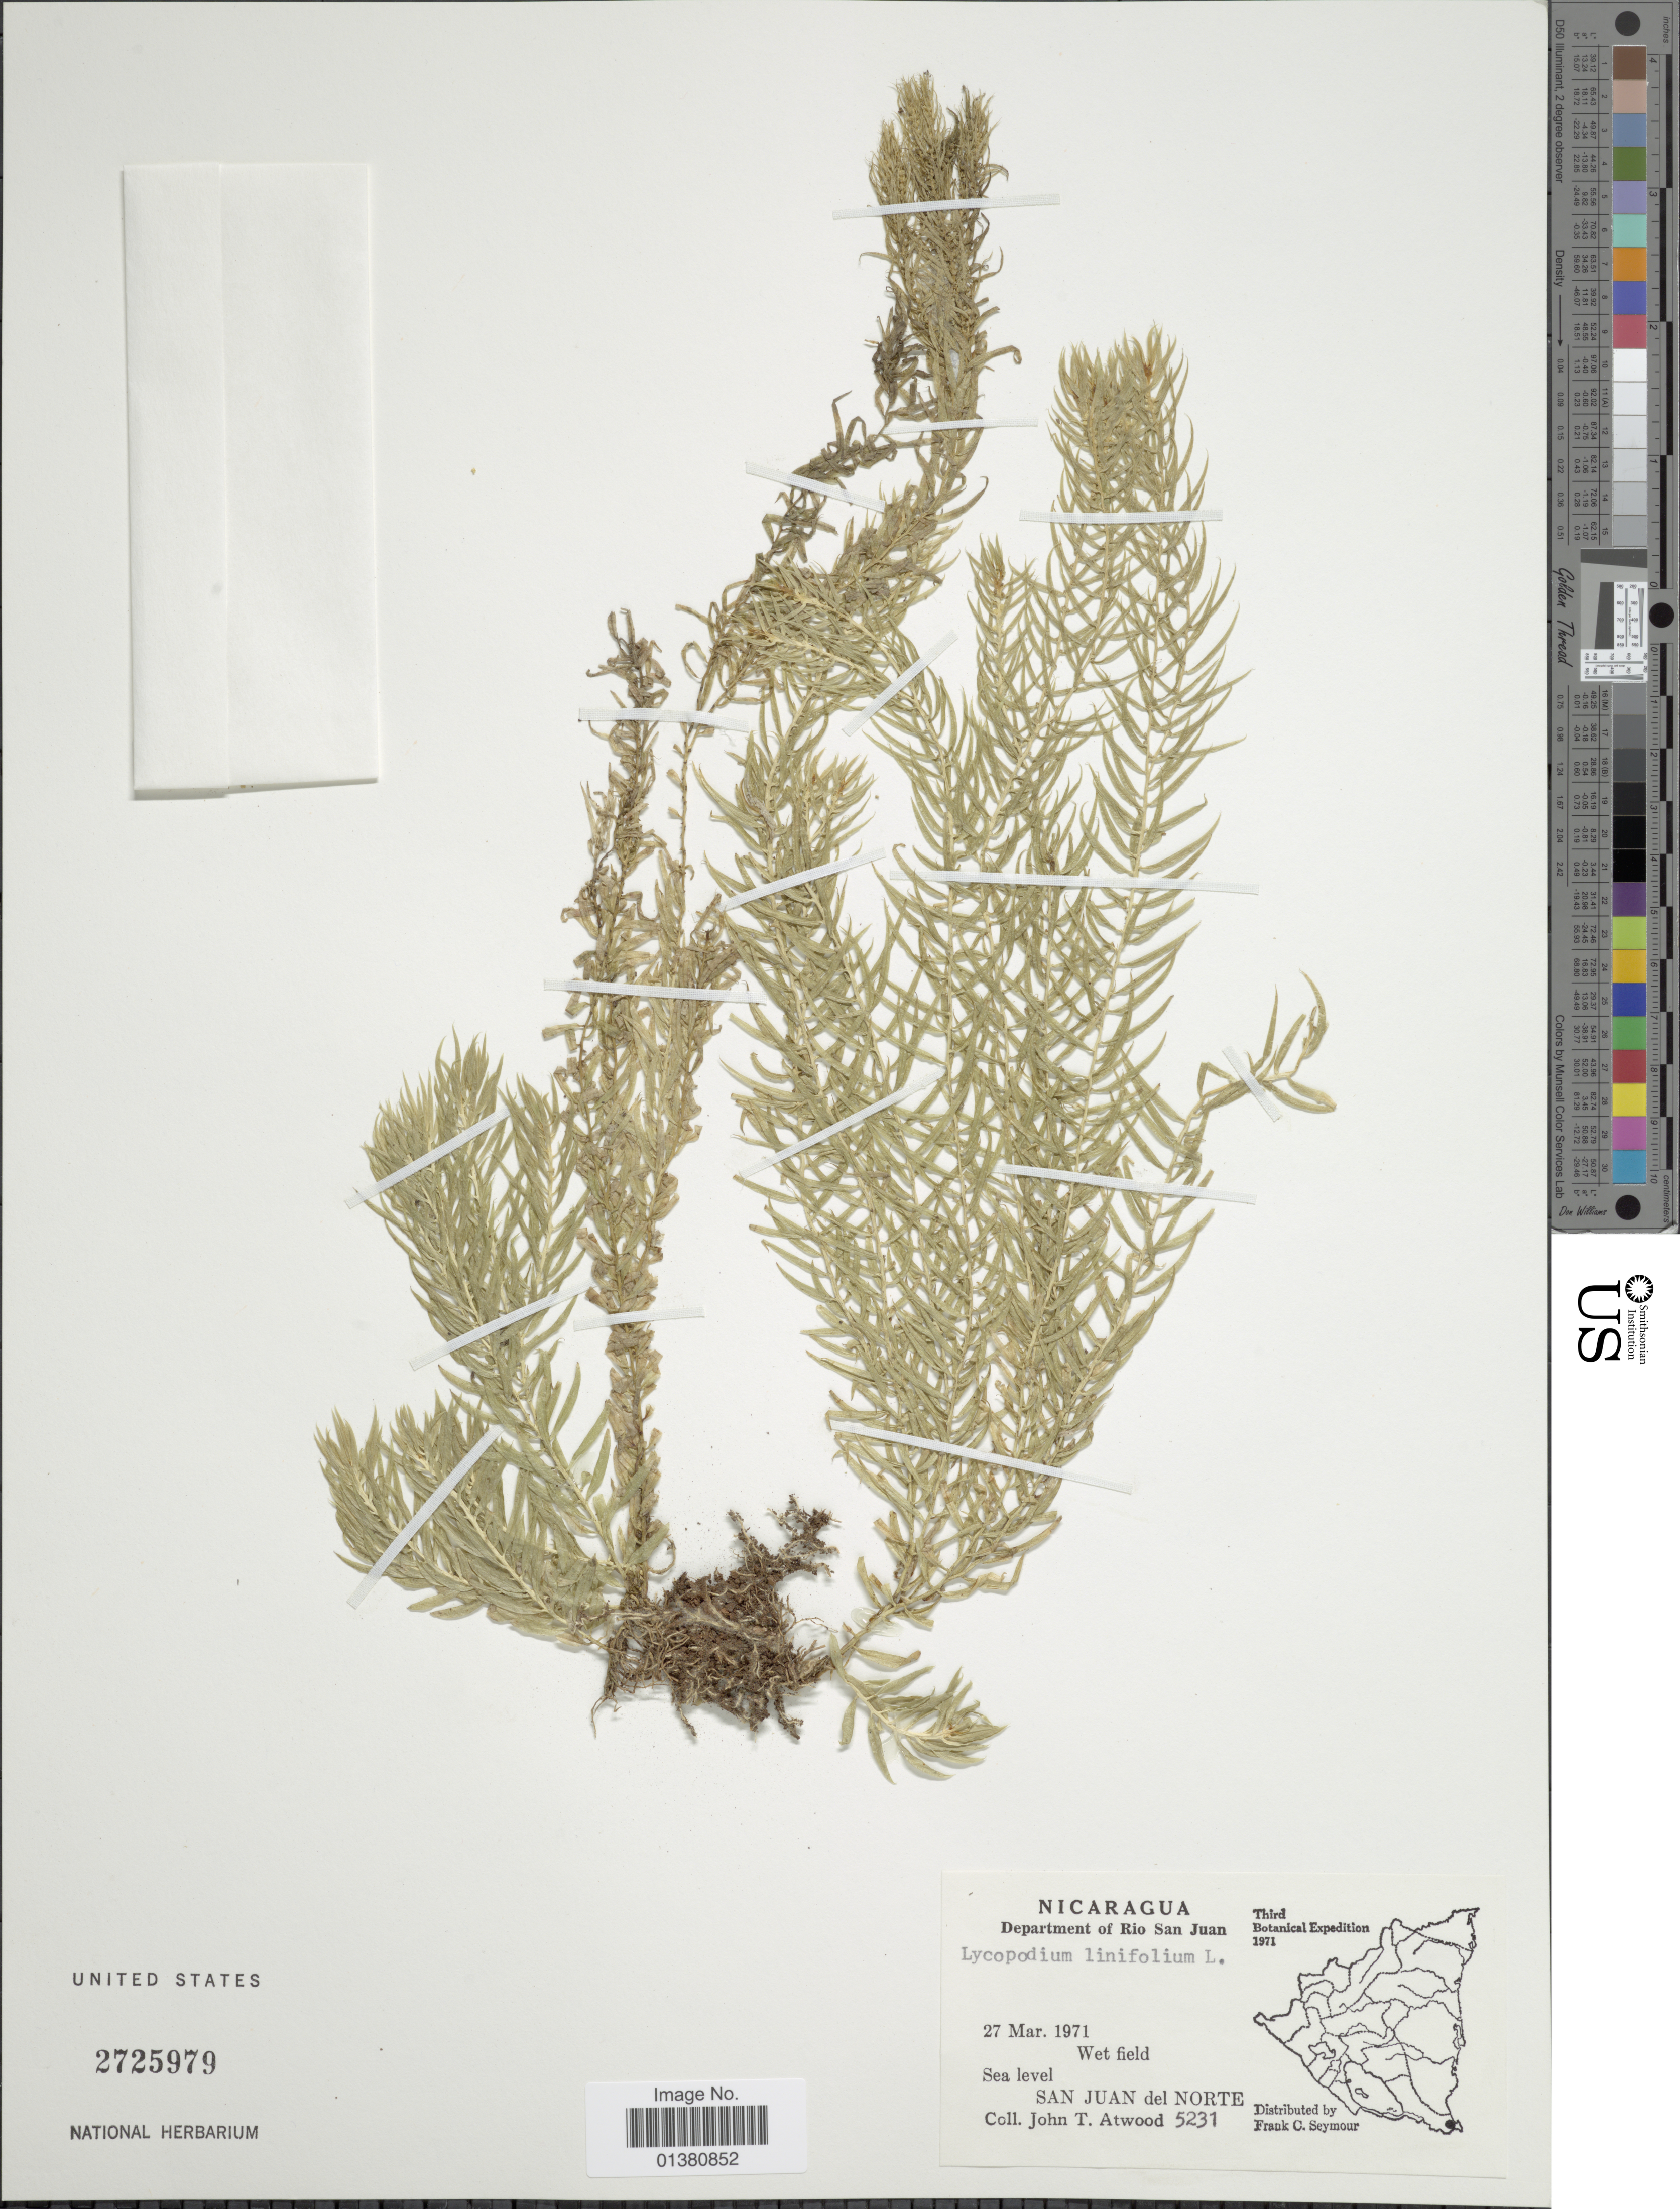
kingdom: Plantae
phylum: Tracheophyta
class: Lycopodiopsida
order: Lycopodiales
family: Lycopodiaceae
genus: Phlegmariurus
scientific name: Phlegmariurus linifolius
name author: (L.) B. Øllg.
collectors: J. T. Atwood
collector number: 5231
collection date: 1971-03-27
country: Nicaragua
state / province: Rio San Juan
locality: Department of Rio San Juan, San Juan del Norte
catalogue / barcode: US 2725979